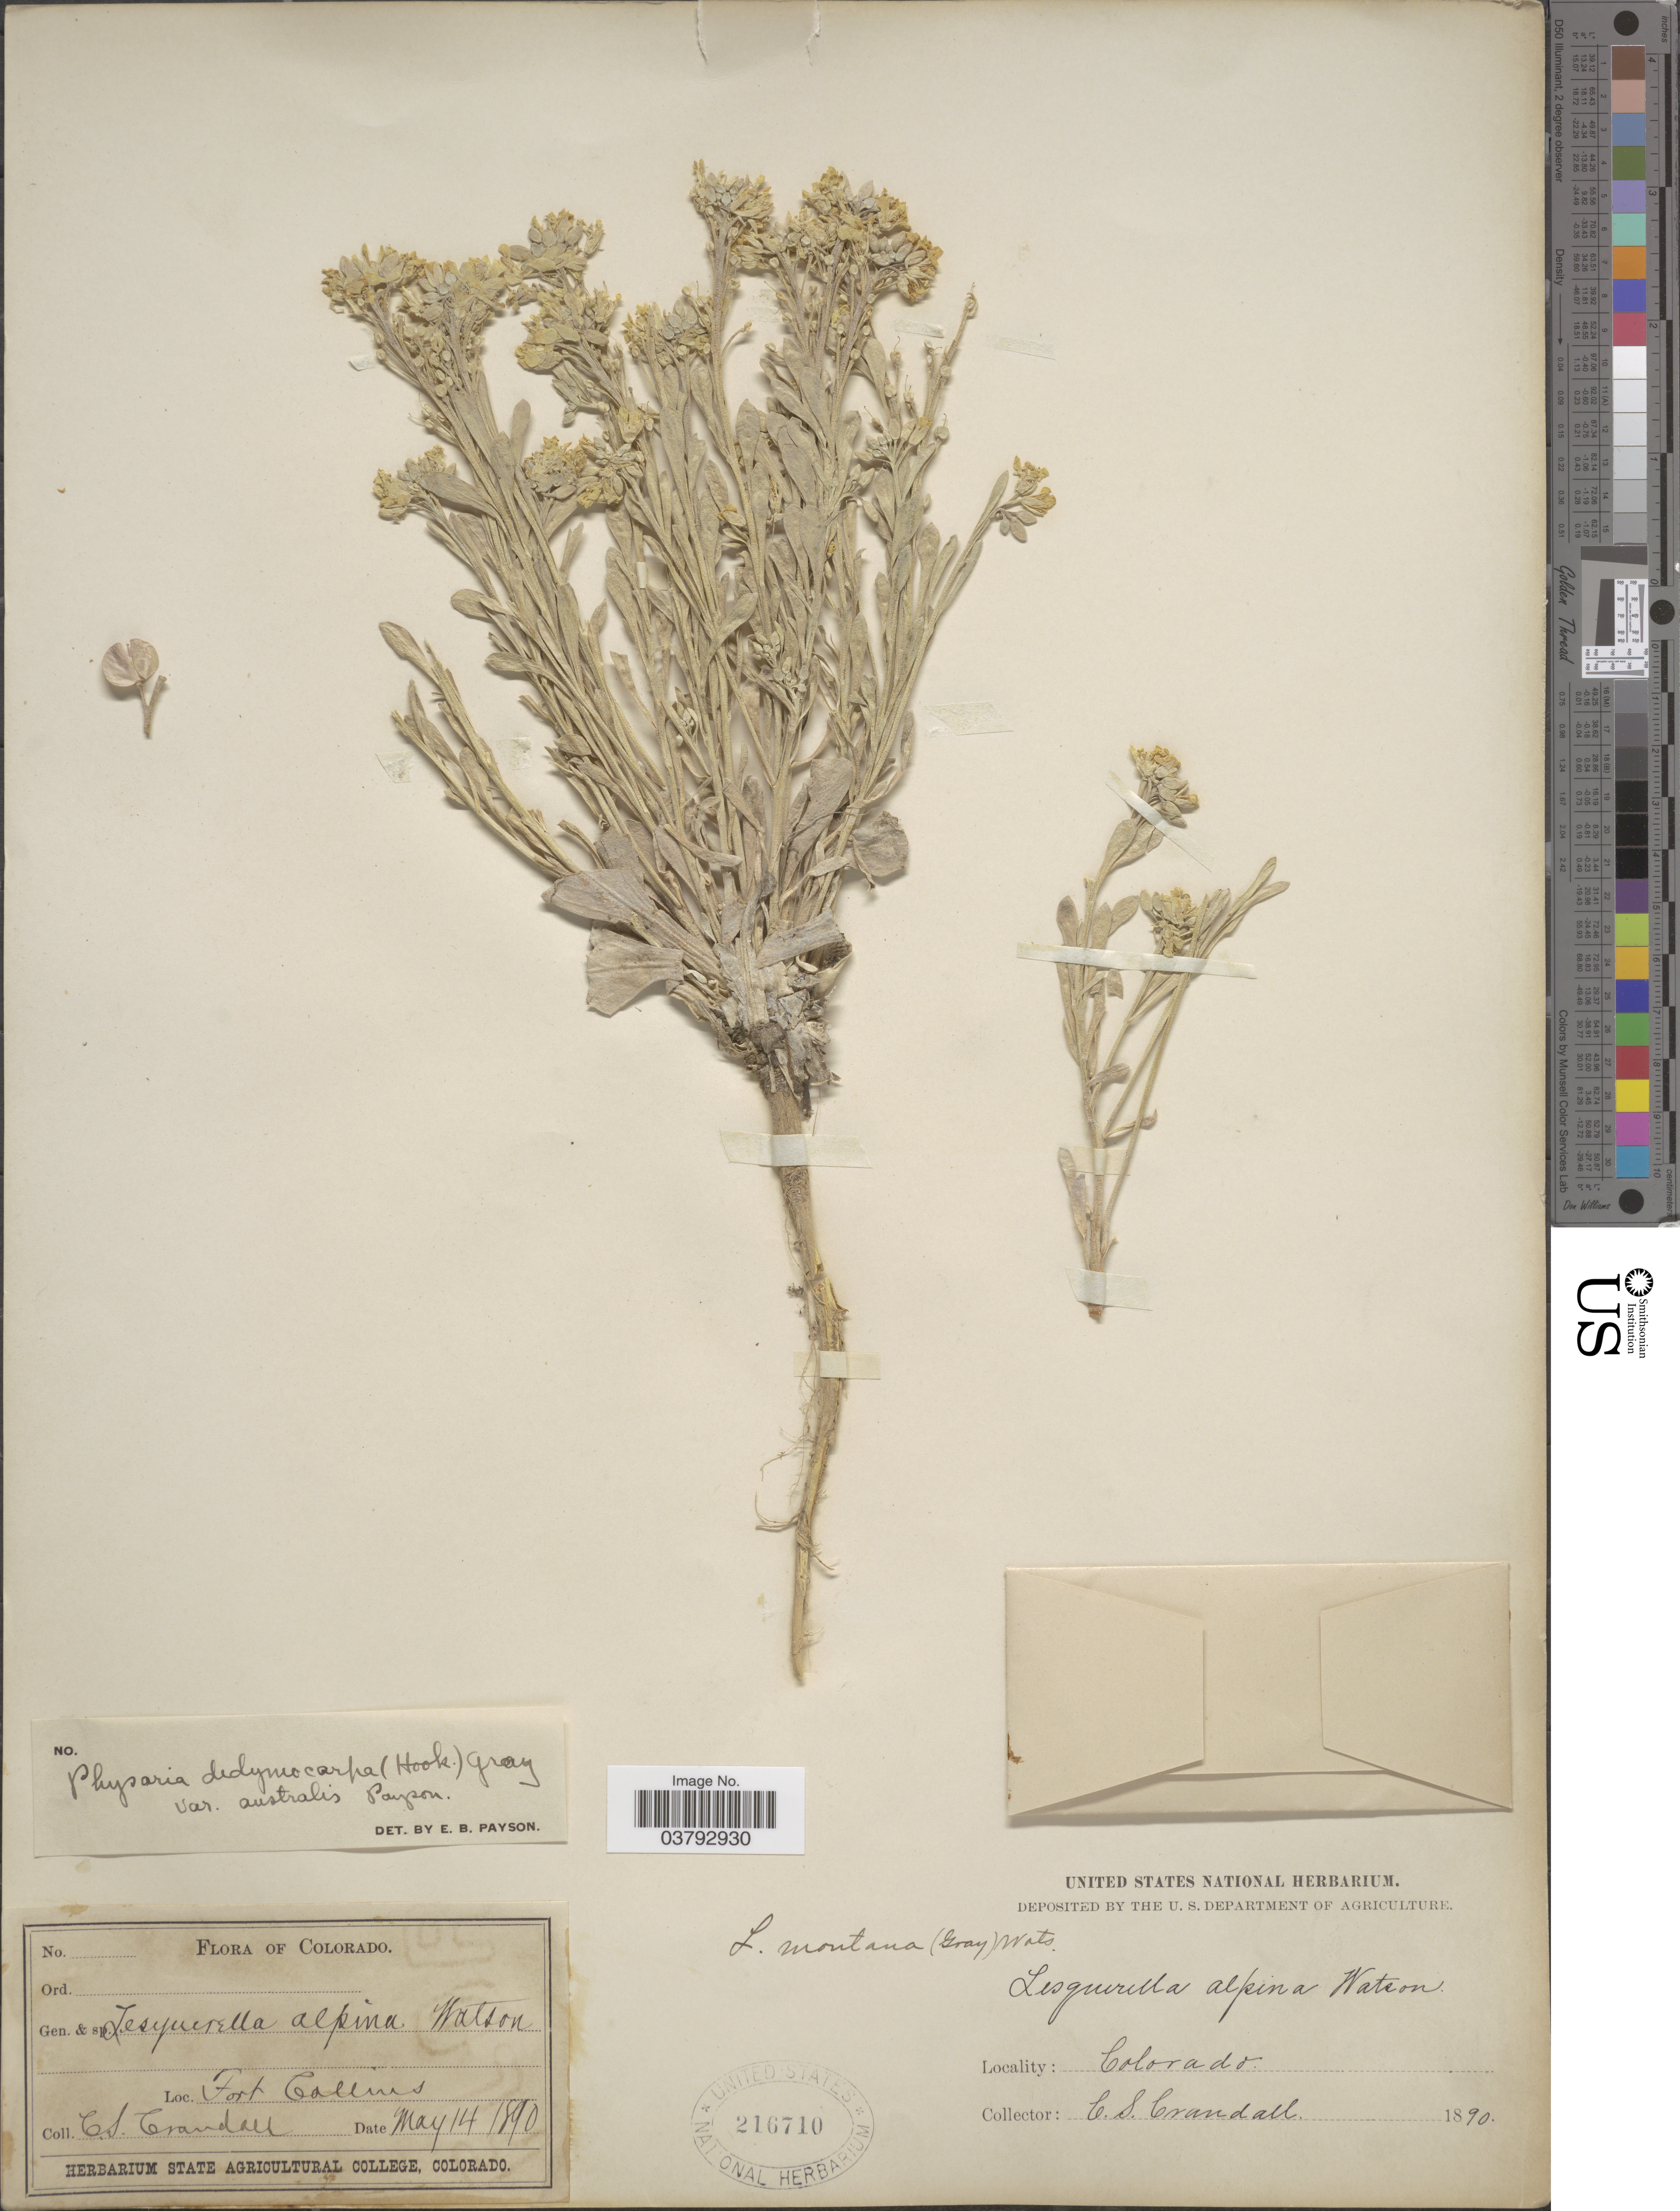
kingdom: Plantae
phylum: Tracheophyta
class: Magnoliopsida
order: Brassicales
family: Brassicaceae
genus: Physaria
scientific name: Physaria didymocarpa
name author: (Hook.) A. Gray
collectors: C. Crandall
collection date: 1890-05-14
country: United States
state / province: Colorado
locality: Fort Collins.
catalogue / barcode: US 216710